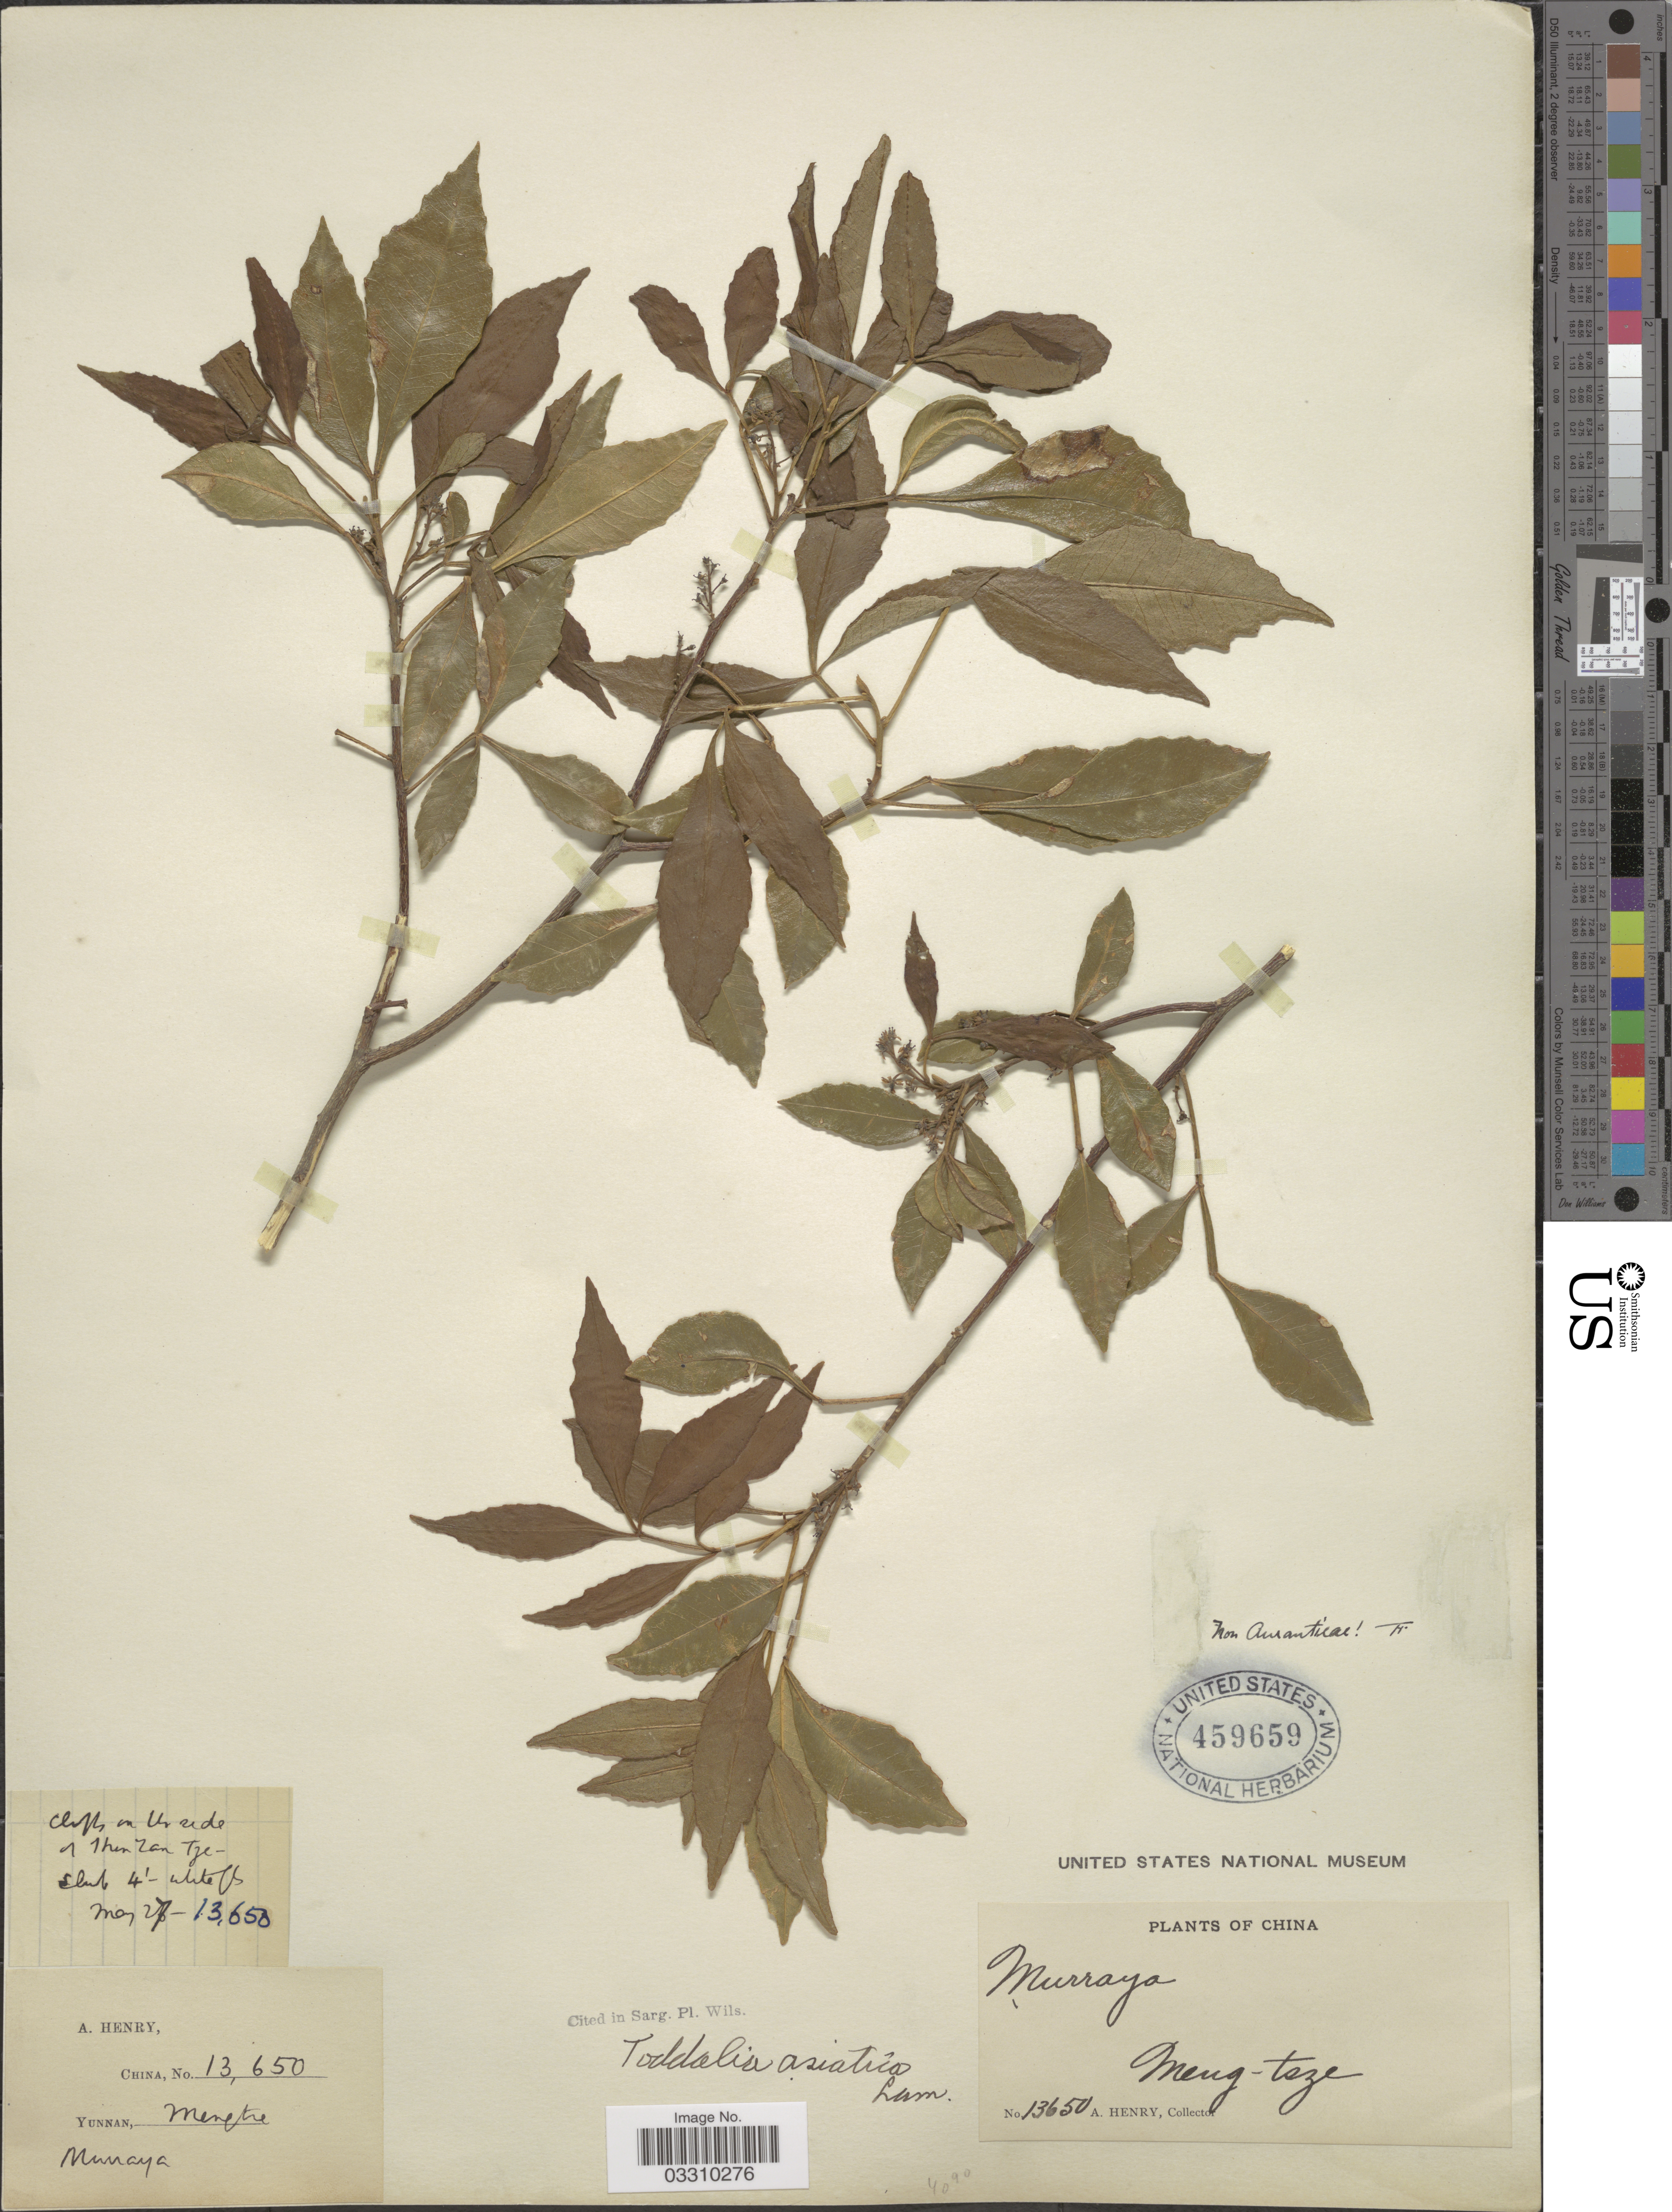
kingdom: Plantae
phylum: Tracheophyta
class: Magnoliopsida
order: Sapindales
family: Rutaceae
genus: Zanthoxylum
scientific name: Zanthoxylum asiaticum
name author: (L.) Appelhans et al.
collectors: A. Henry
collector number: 13650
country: China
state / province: Yunnan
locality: Meng-tsze. Cliffs on the side of Thun Zan Tze.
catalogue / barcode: US 459659